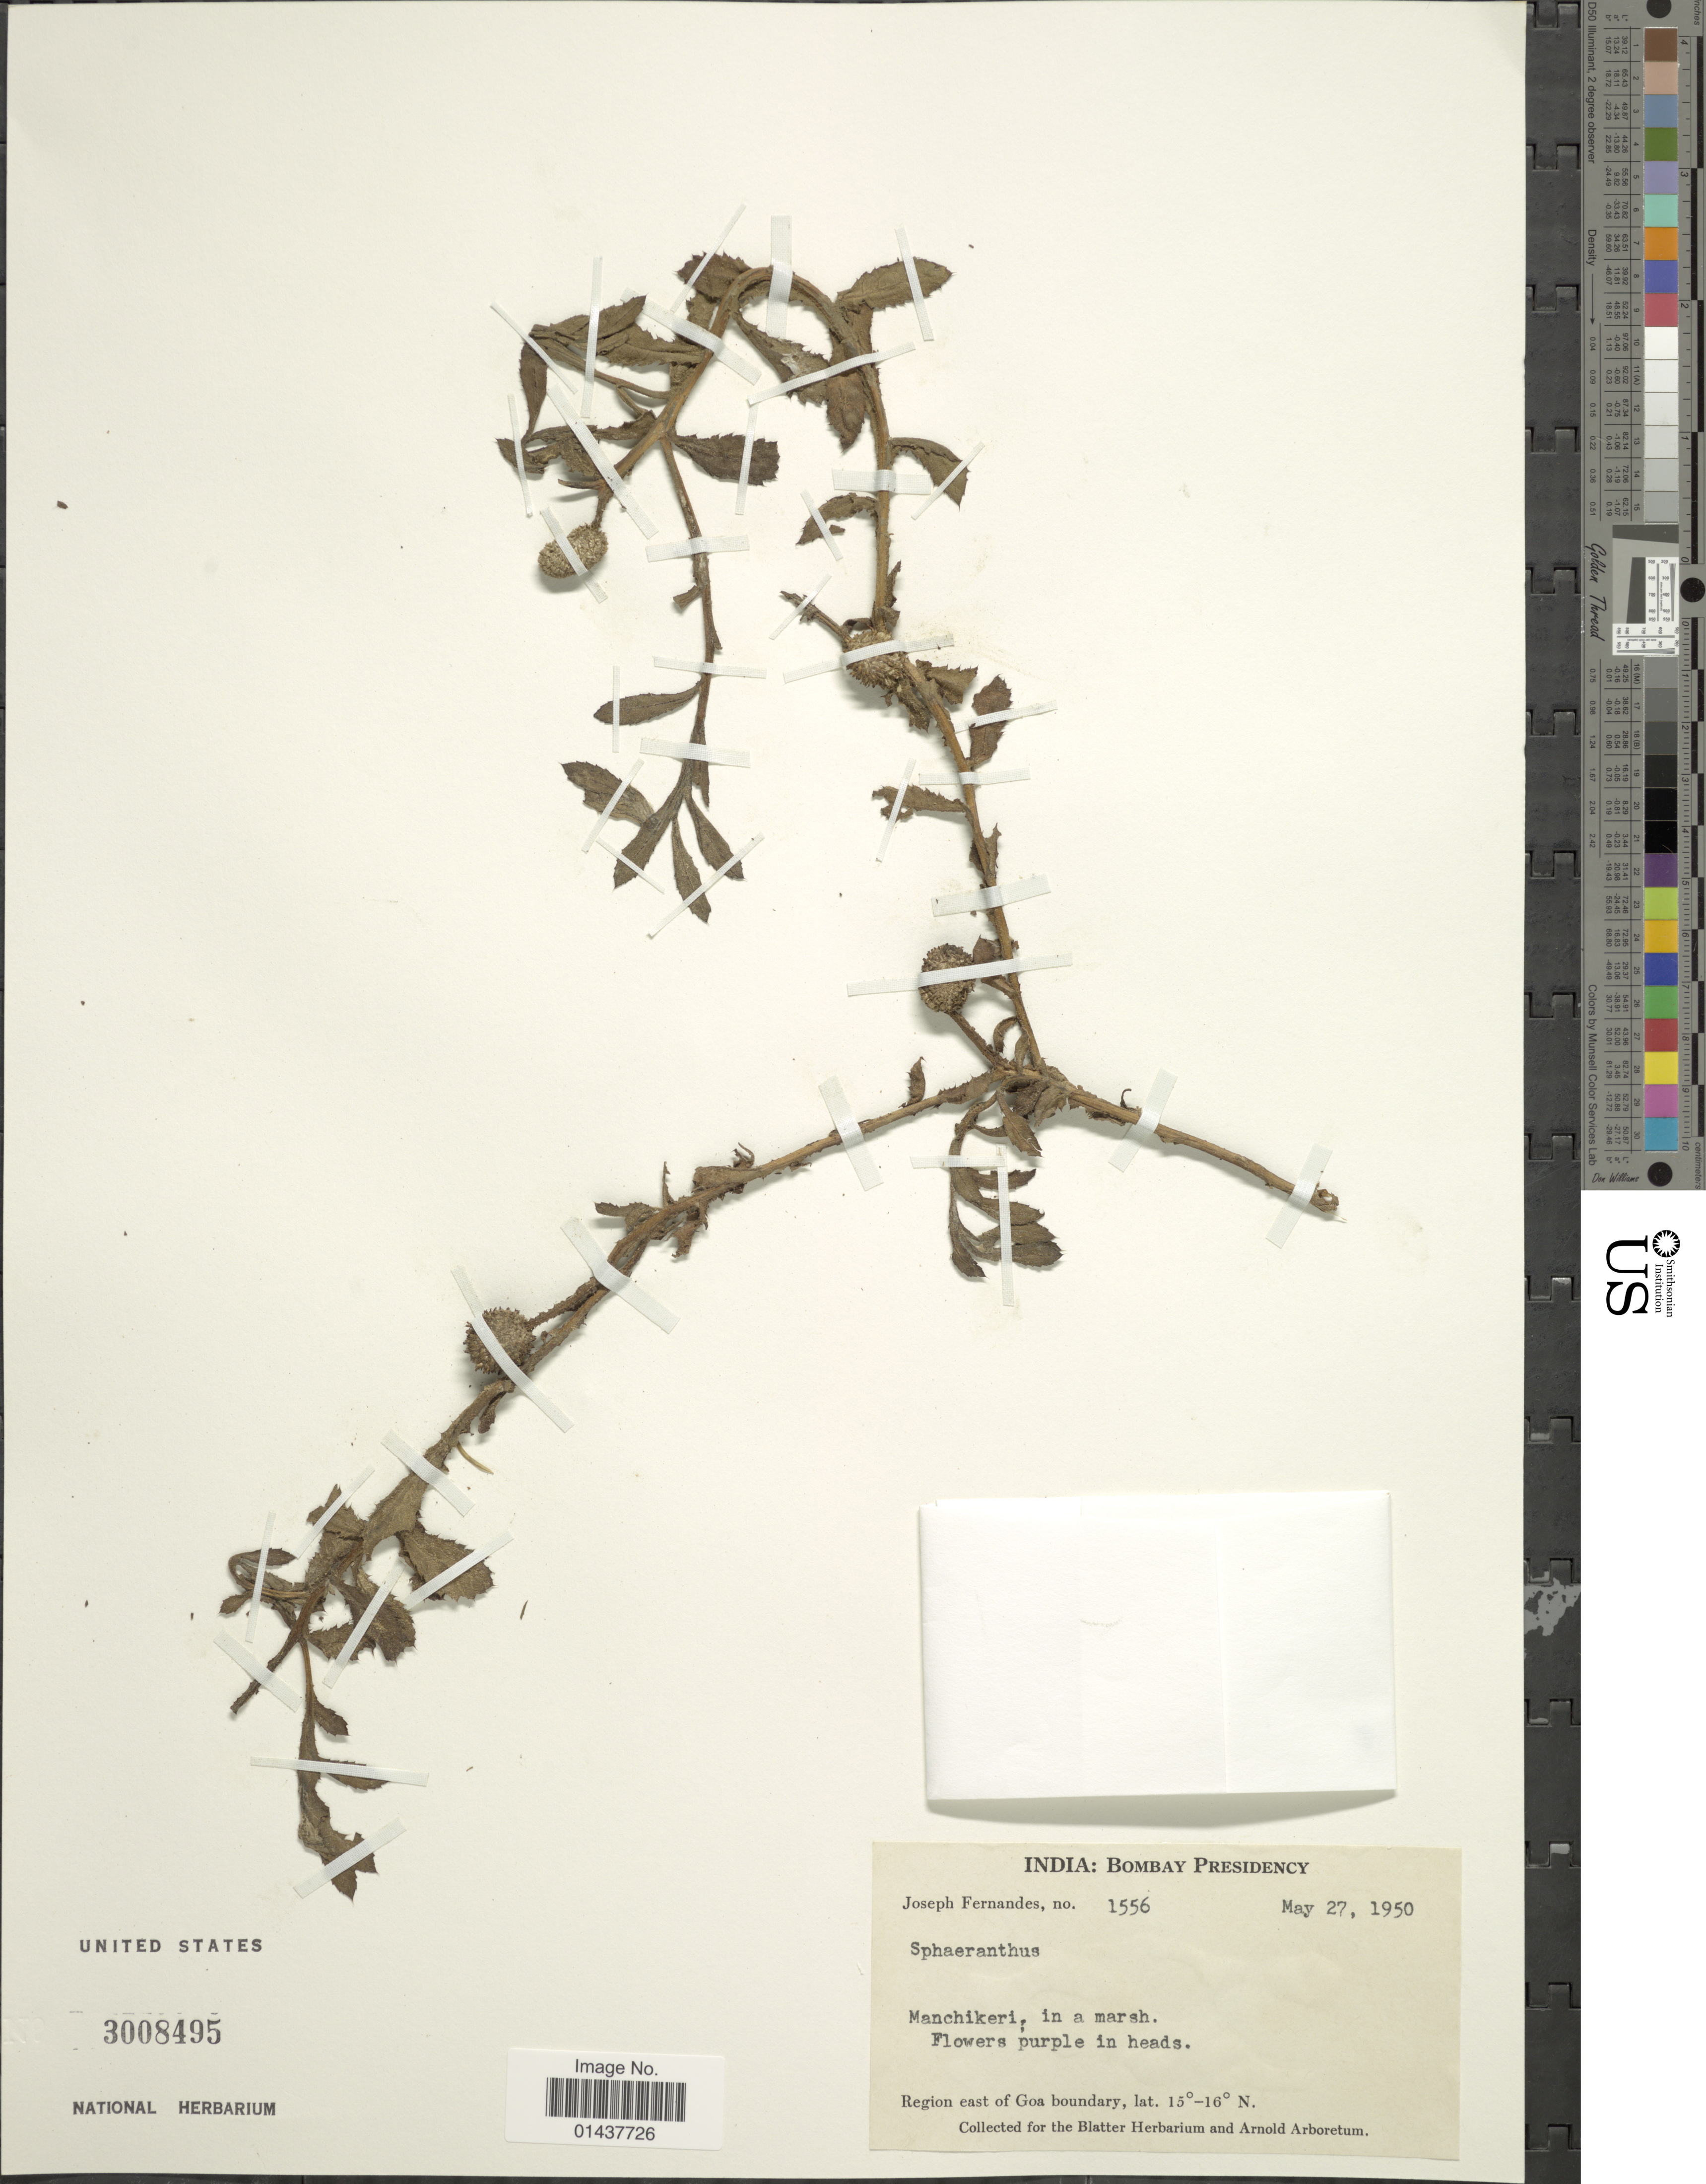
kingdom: Plantae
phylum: Tracheophyta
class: Magnoliopsida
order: Asterales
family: Asteraceae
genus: Sphaeranthus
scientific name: Sphaeranthus indicus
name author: L.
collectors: J. Fernandes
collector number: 1556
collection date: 1950-05-27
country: India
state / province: Goa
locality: Bombay Presidency, Manchikeri; in a marsh, Region east of Goa boundary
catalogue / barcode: US 3008495